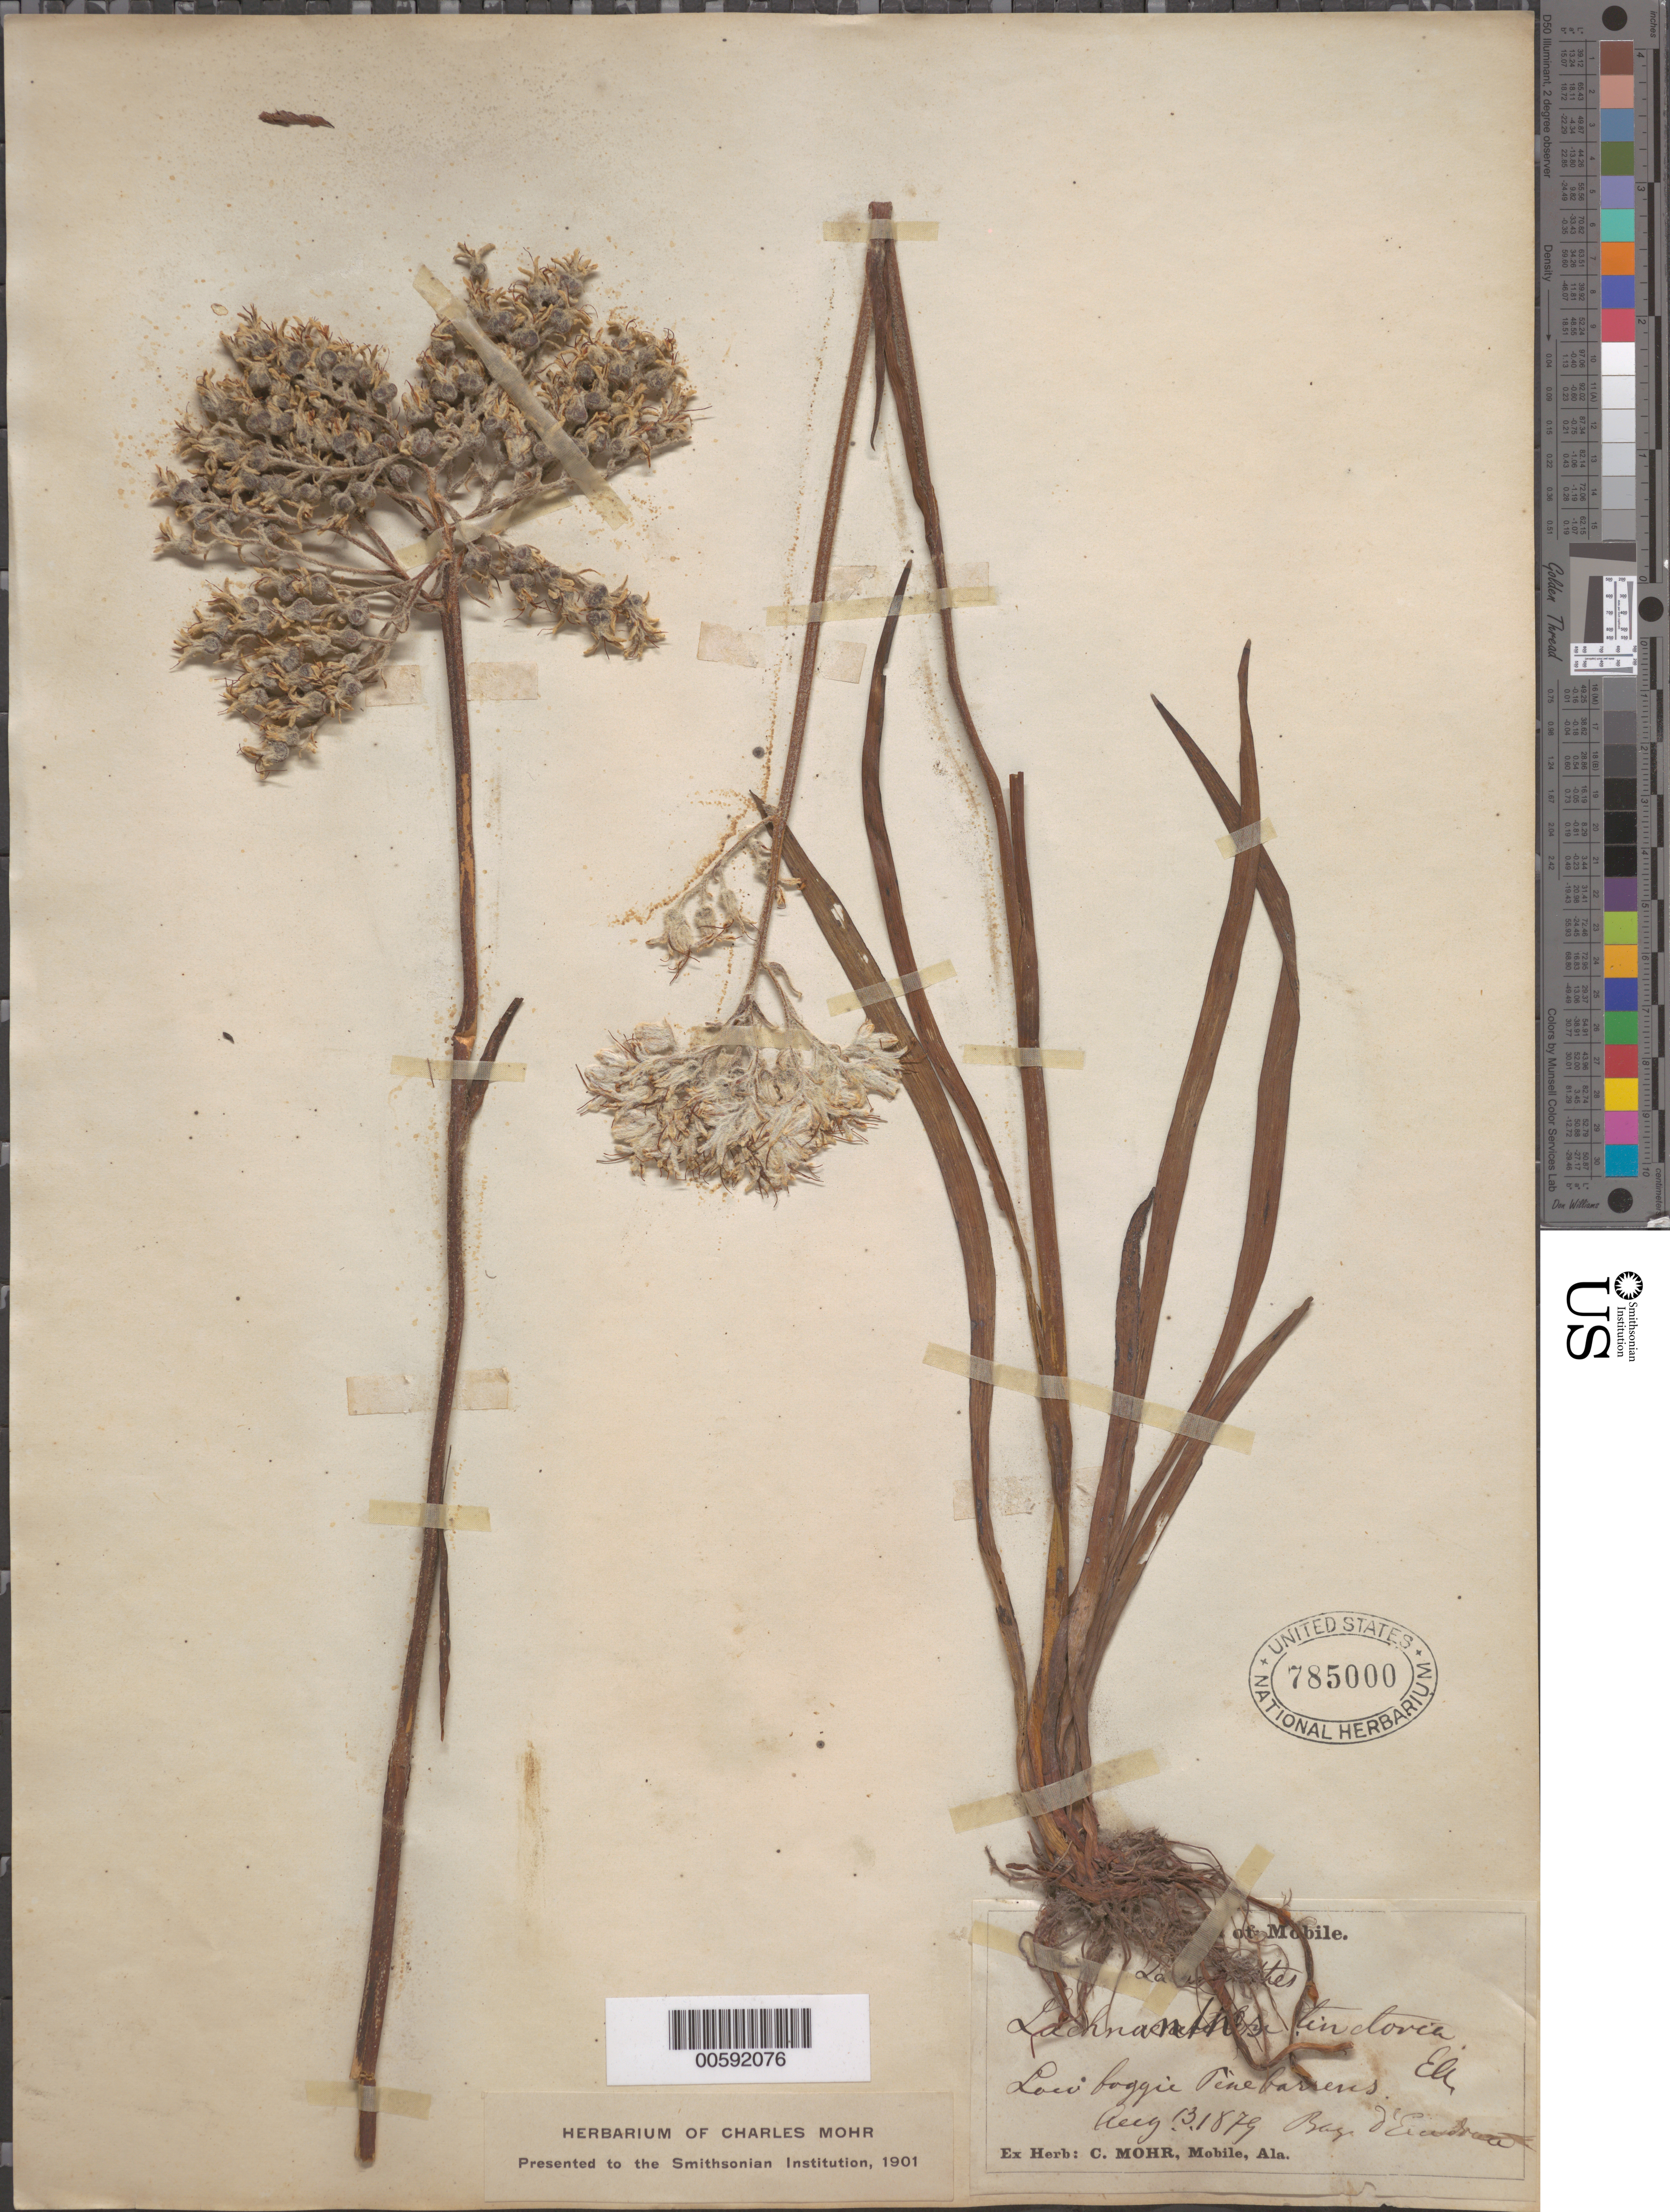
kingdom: Plantae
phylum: Tracheophyta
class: Liliopsida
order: Commelinales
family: Haemodoraceae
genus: Lachnanthes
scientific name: Lachnanthes tinctoria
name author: (Walter ex J.F. Gmel.) Elliott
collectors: C. T. Mohr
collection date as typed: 13 Aug 1879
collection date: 1879-08-13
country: United States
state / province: Alabama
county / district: Mobile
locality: Mobile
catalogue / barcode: US 785000